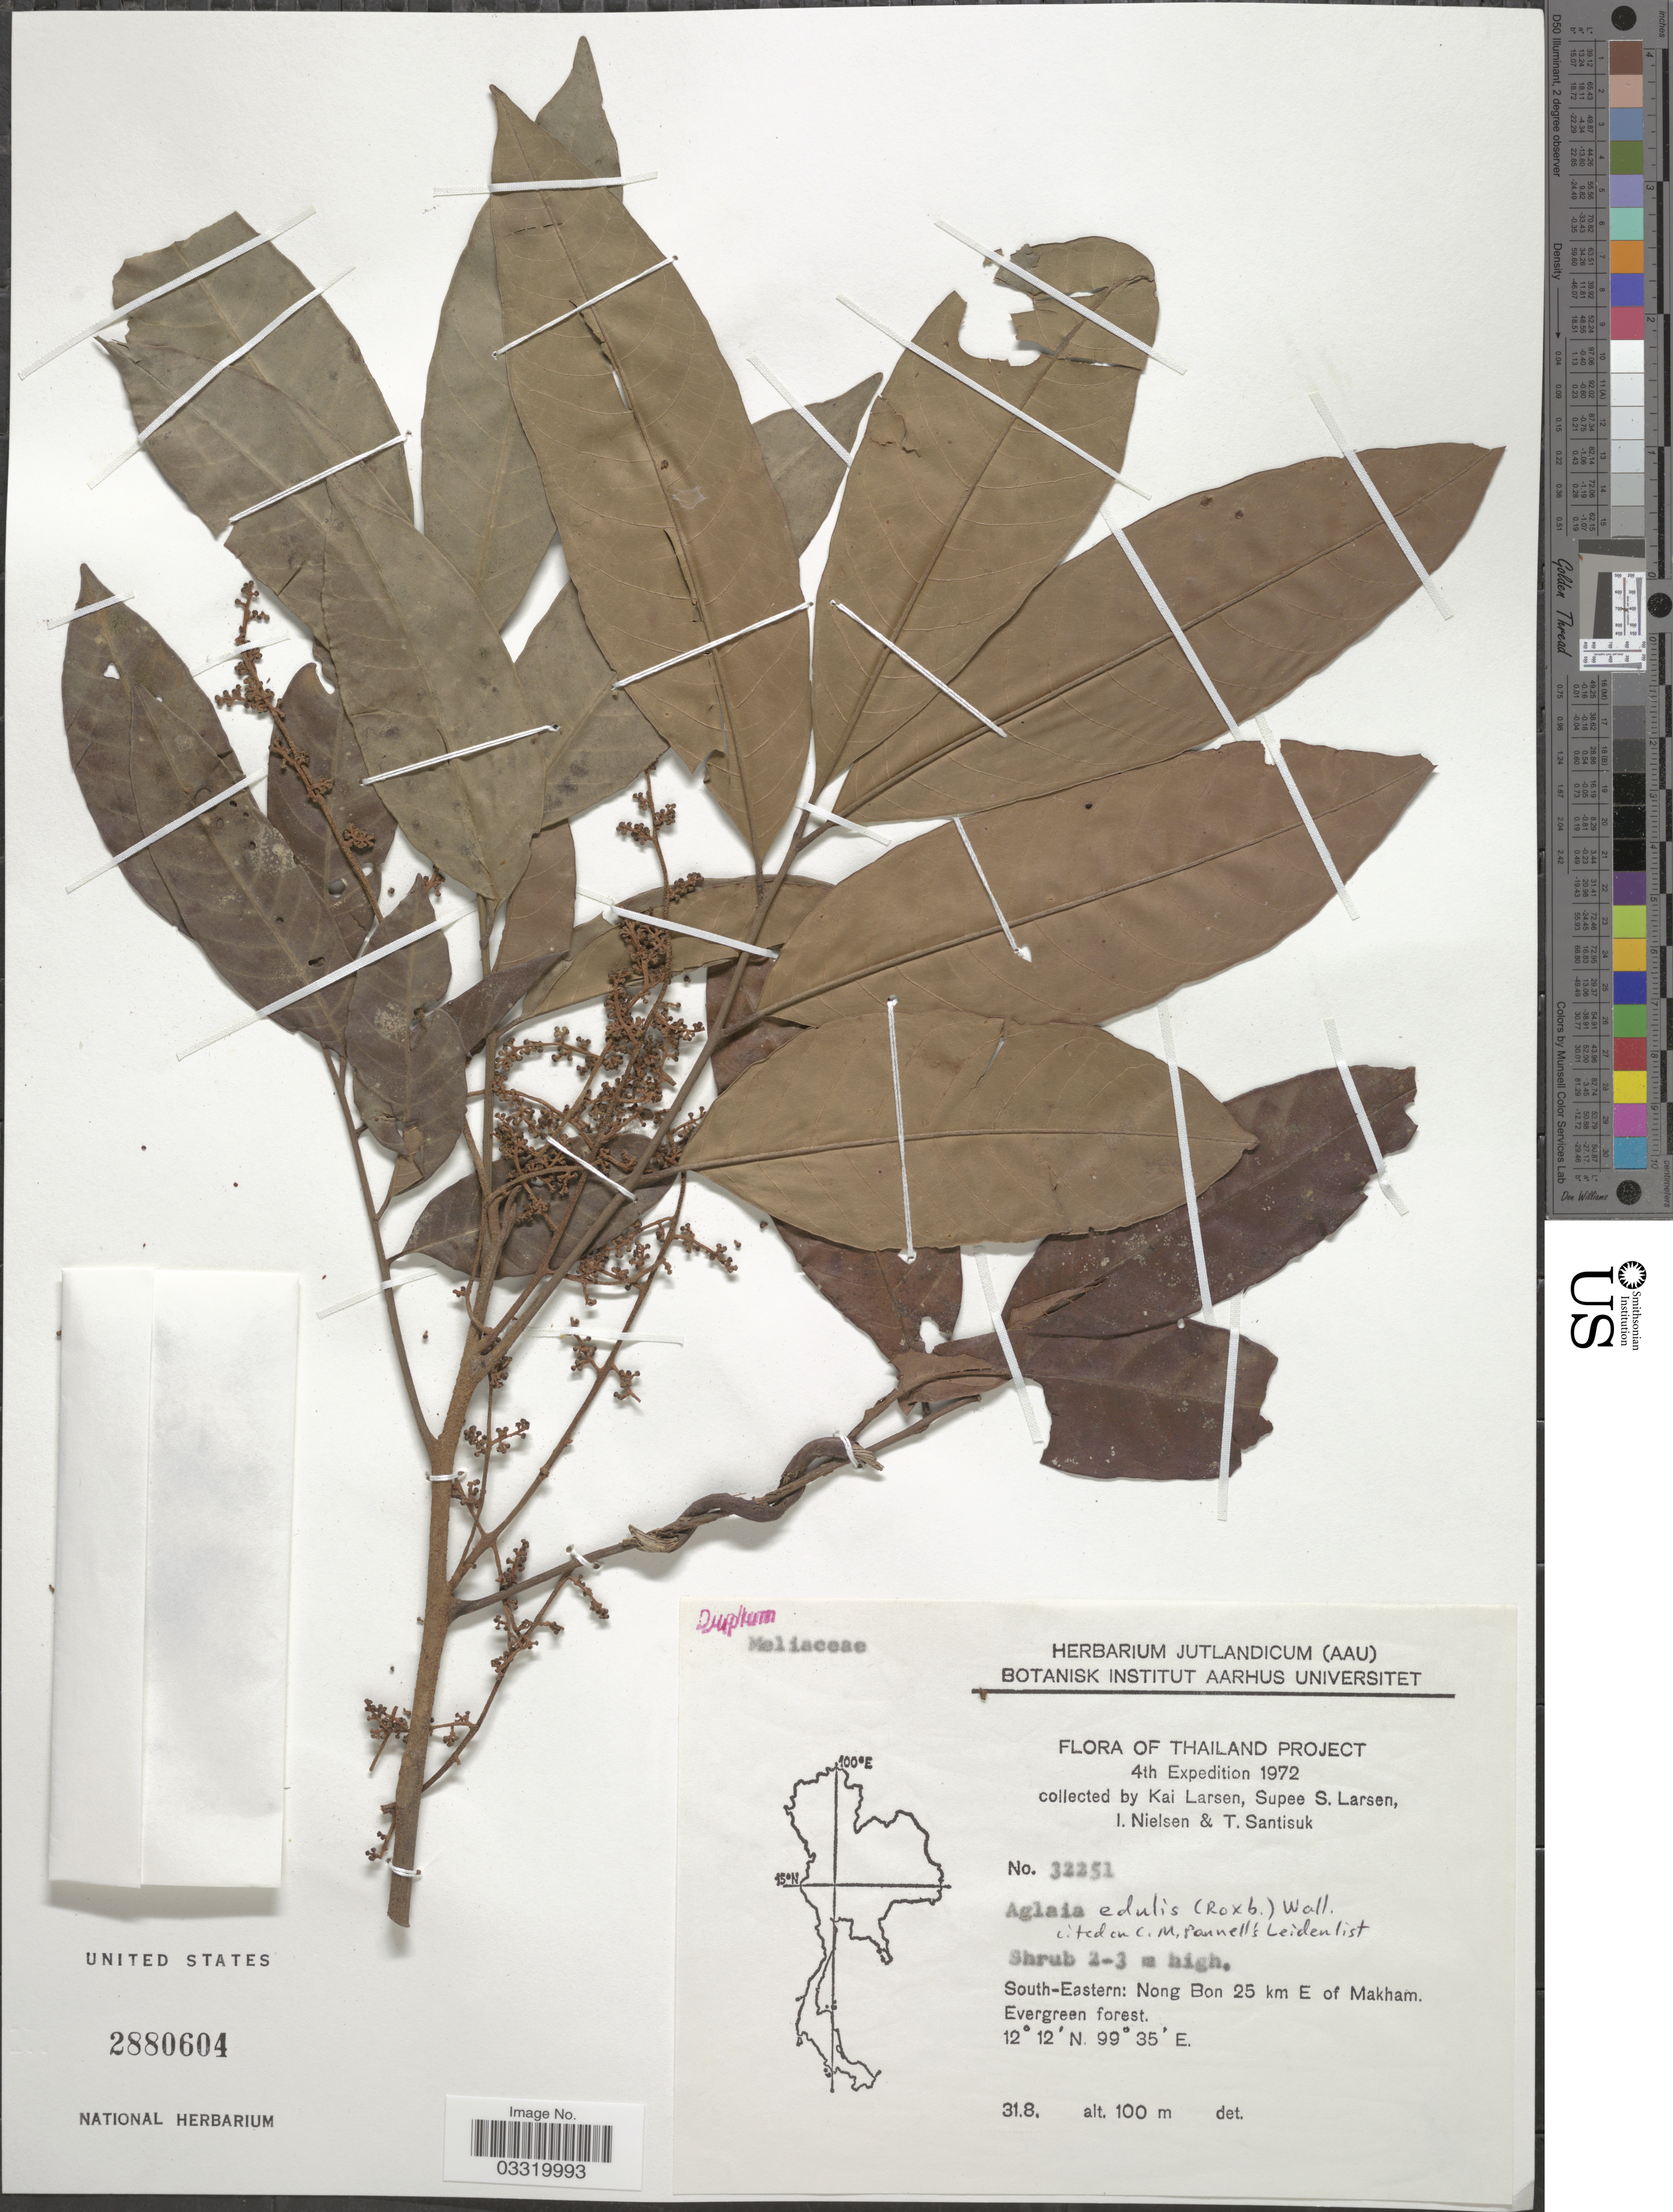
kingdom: Plantae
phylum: Tracheophyta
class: Magnoliopsida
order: Sapindales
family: Meliaceae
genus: Aglaia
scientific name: Aglaia edulis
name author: (Roxb.) Wall.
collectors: K. Larsen, S. Larsen, I. Nielsen & T. Santisuk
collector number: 32251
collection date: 1972-08-31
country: Thailand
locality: South-Eastern: Nong Bon 25 km E of Makham.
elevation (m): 100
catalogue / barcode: US 2880604